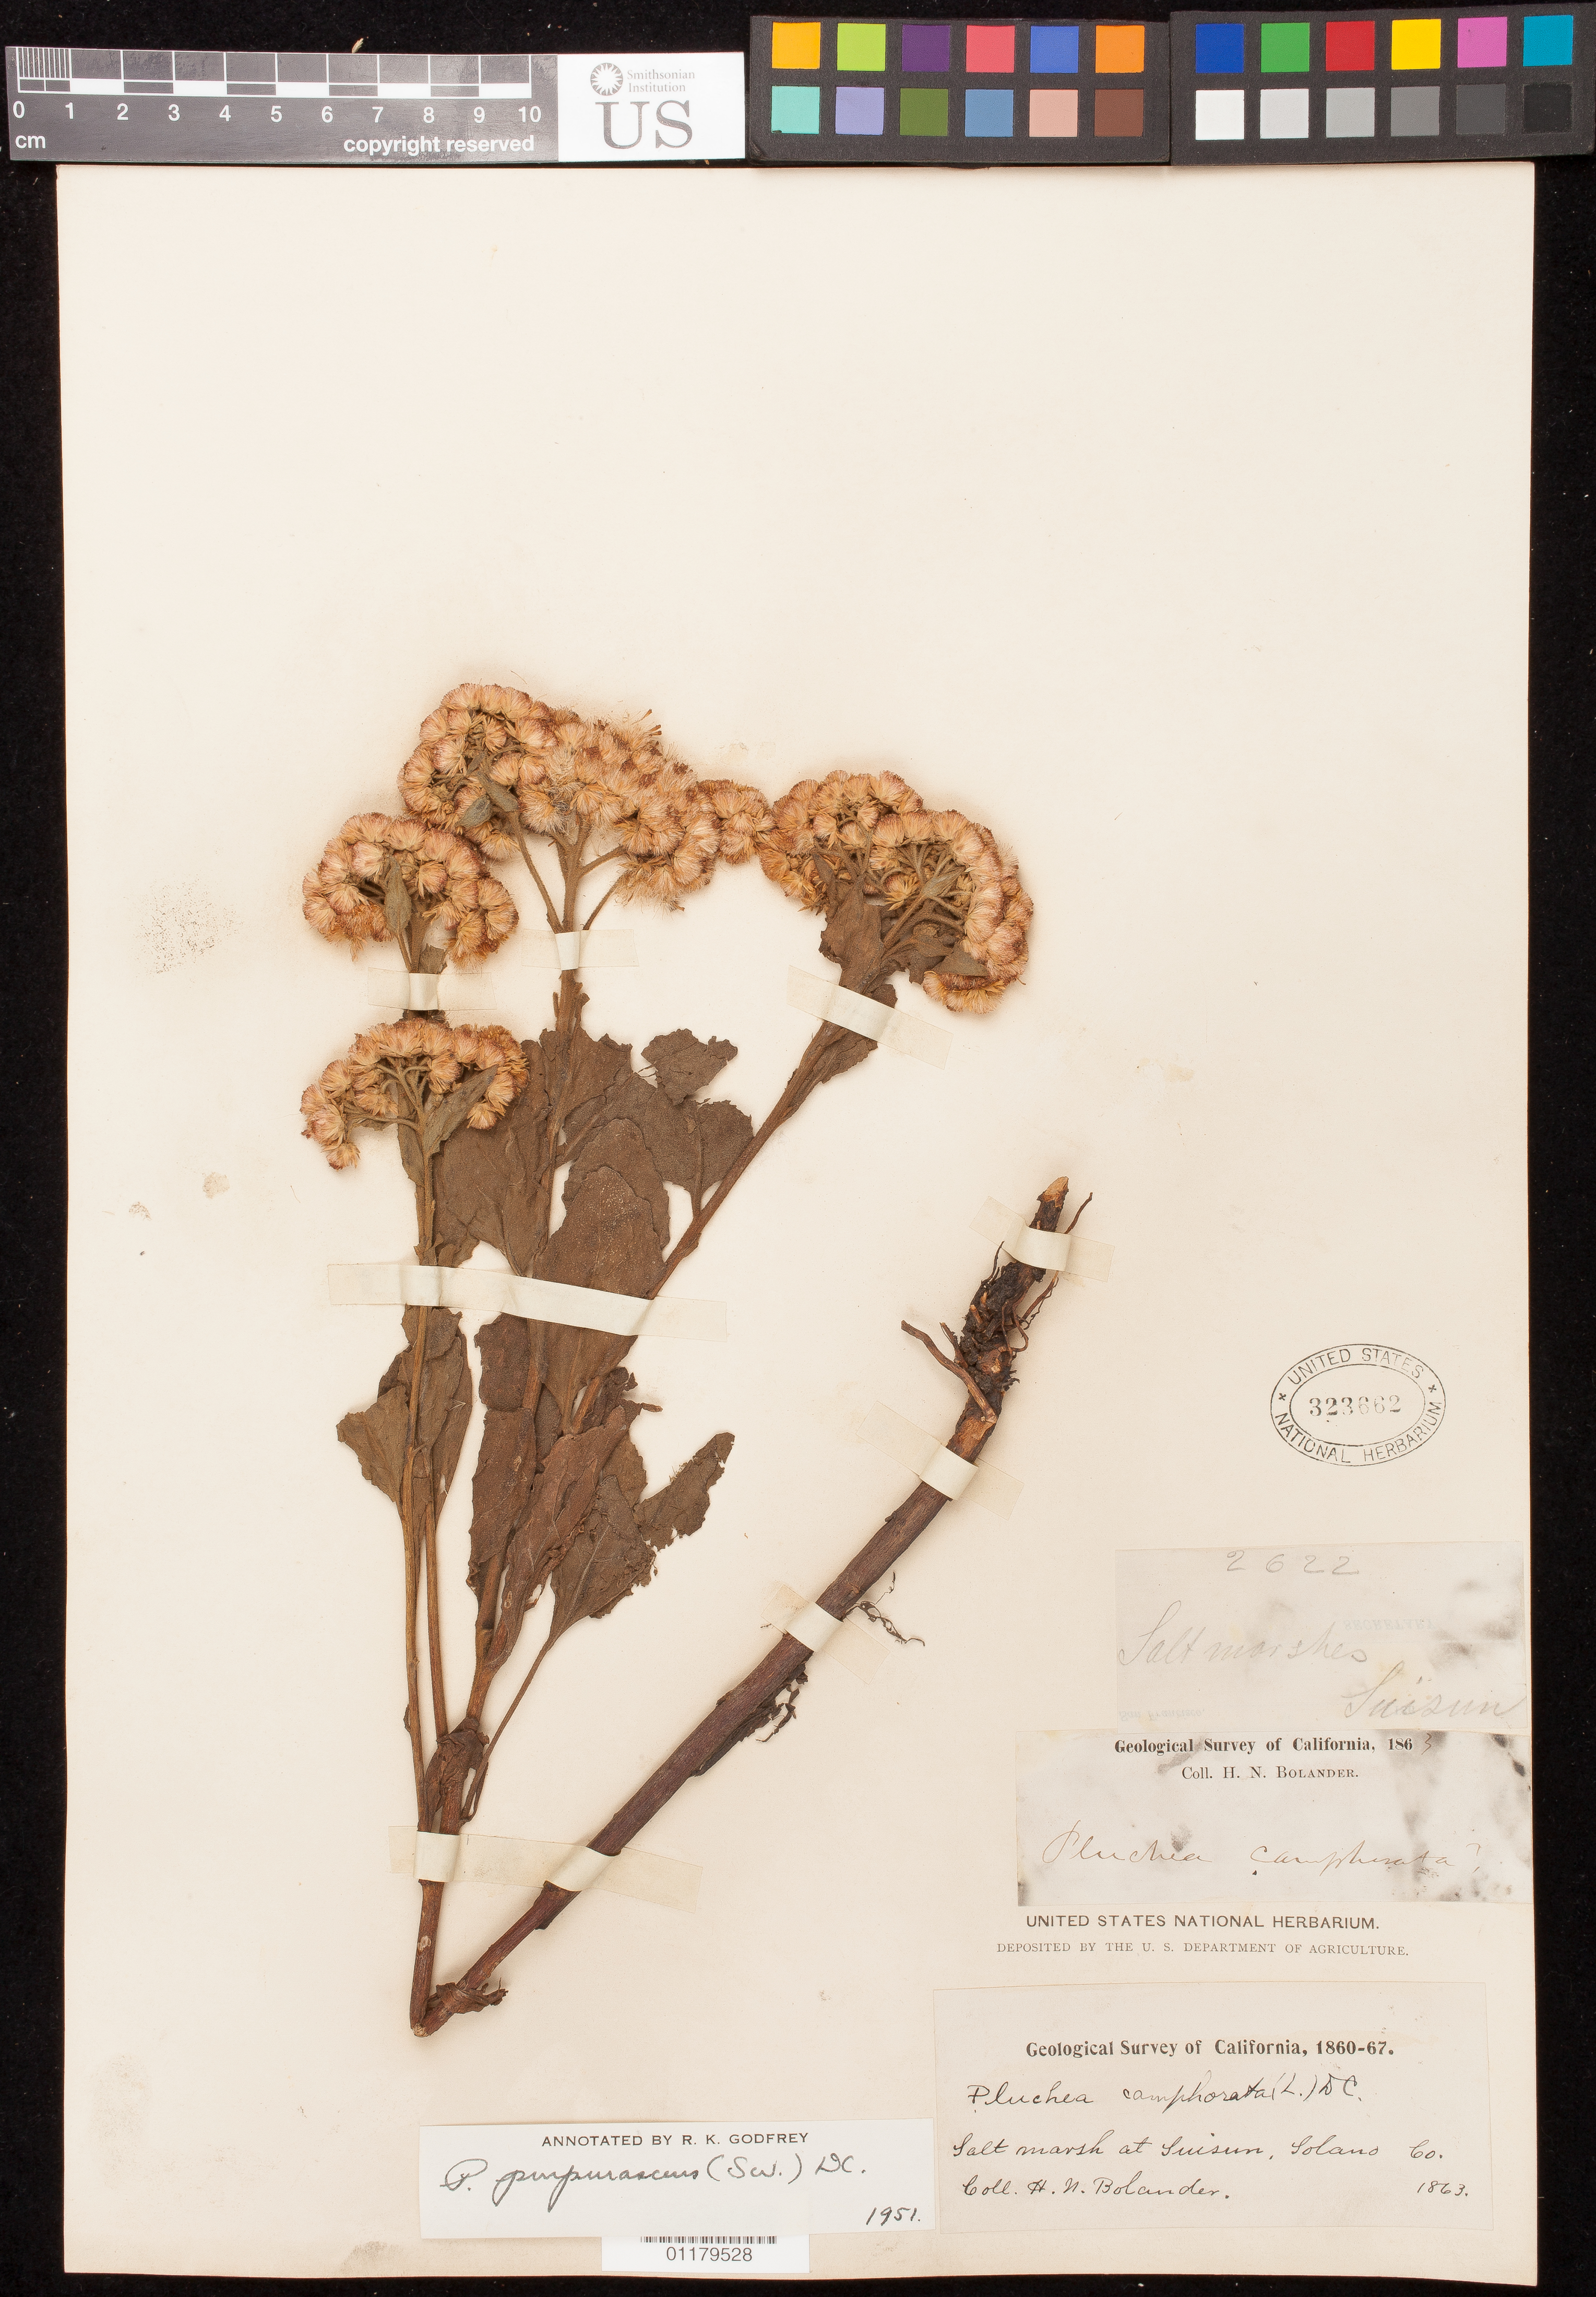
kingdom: Plantae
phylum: Tracheophyta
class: Magnoliopsida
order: Asterales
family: Asteraceae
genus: Pluchea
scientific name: Pluchea purpurascens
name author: (Sw.) DC.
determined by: Godfrey, R. K.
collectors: H. Bolander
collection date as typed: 1863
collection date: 1863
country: United States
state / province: California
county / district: Solano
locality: Salt marsh at Suisun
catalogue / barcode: US 323662